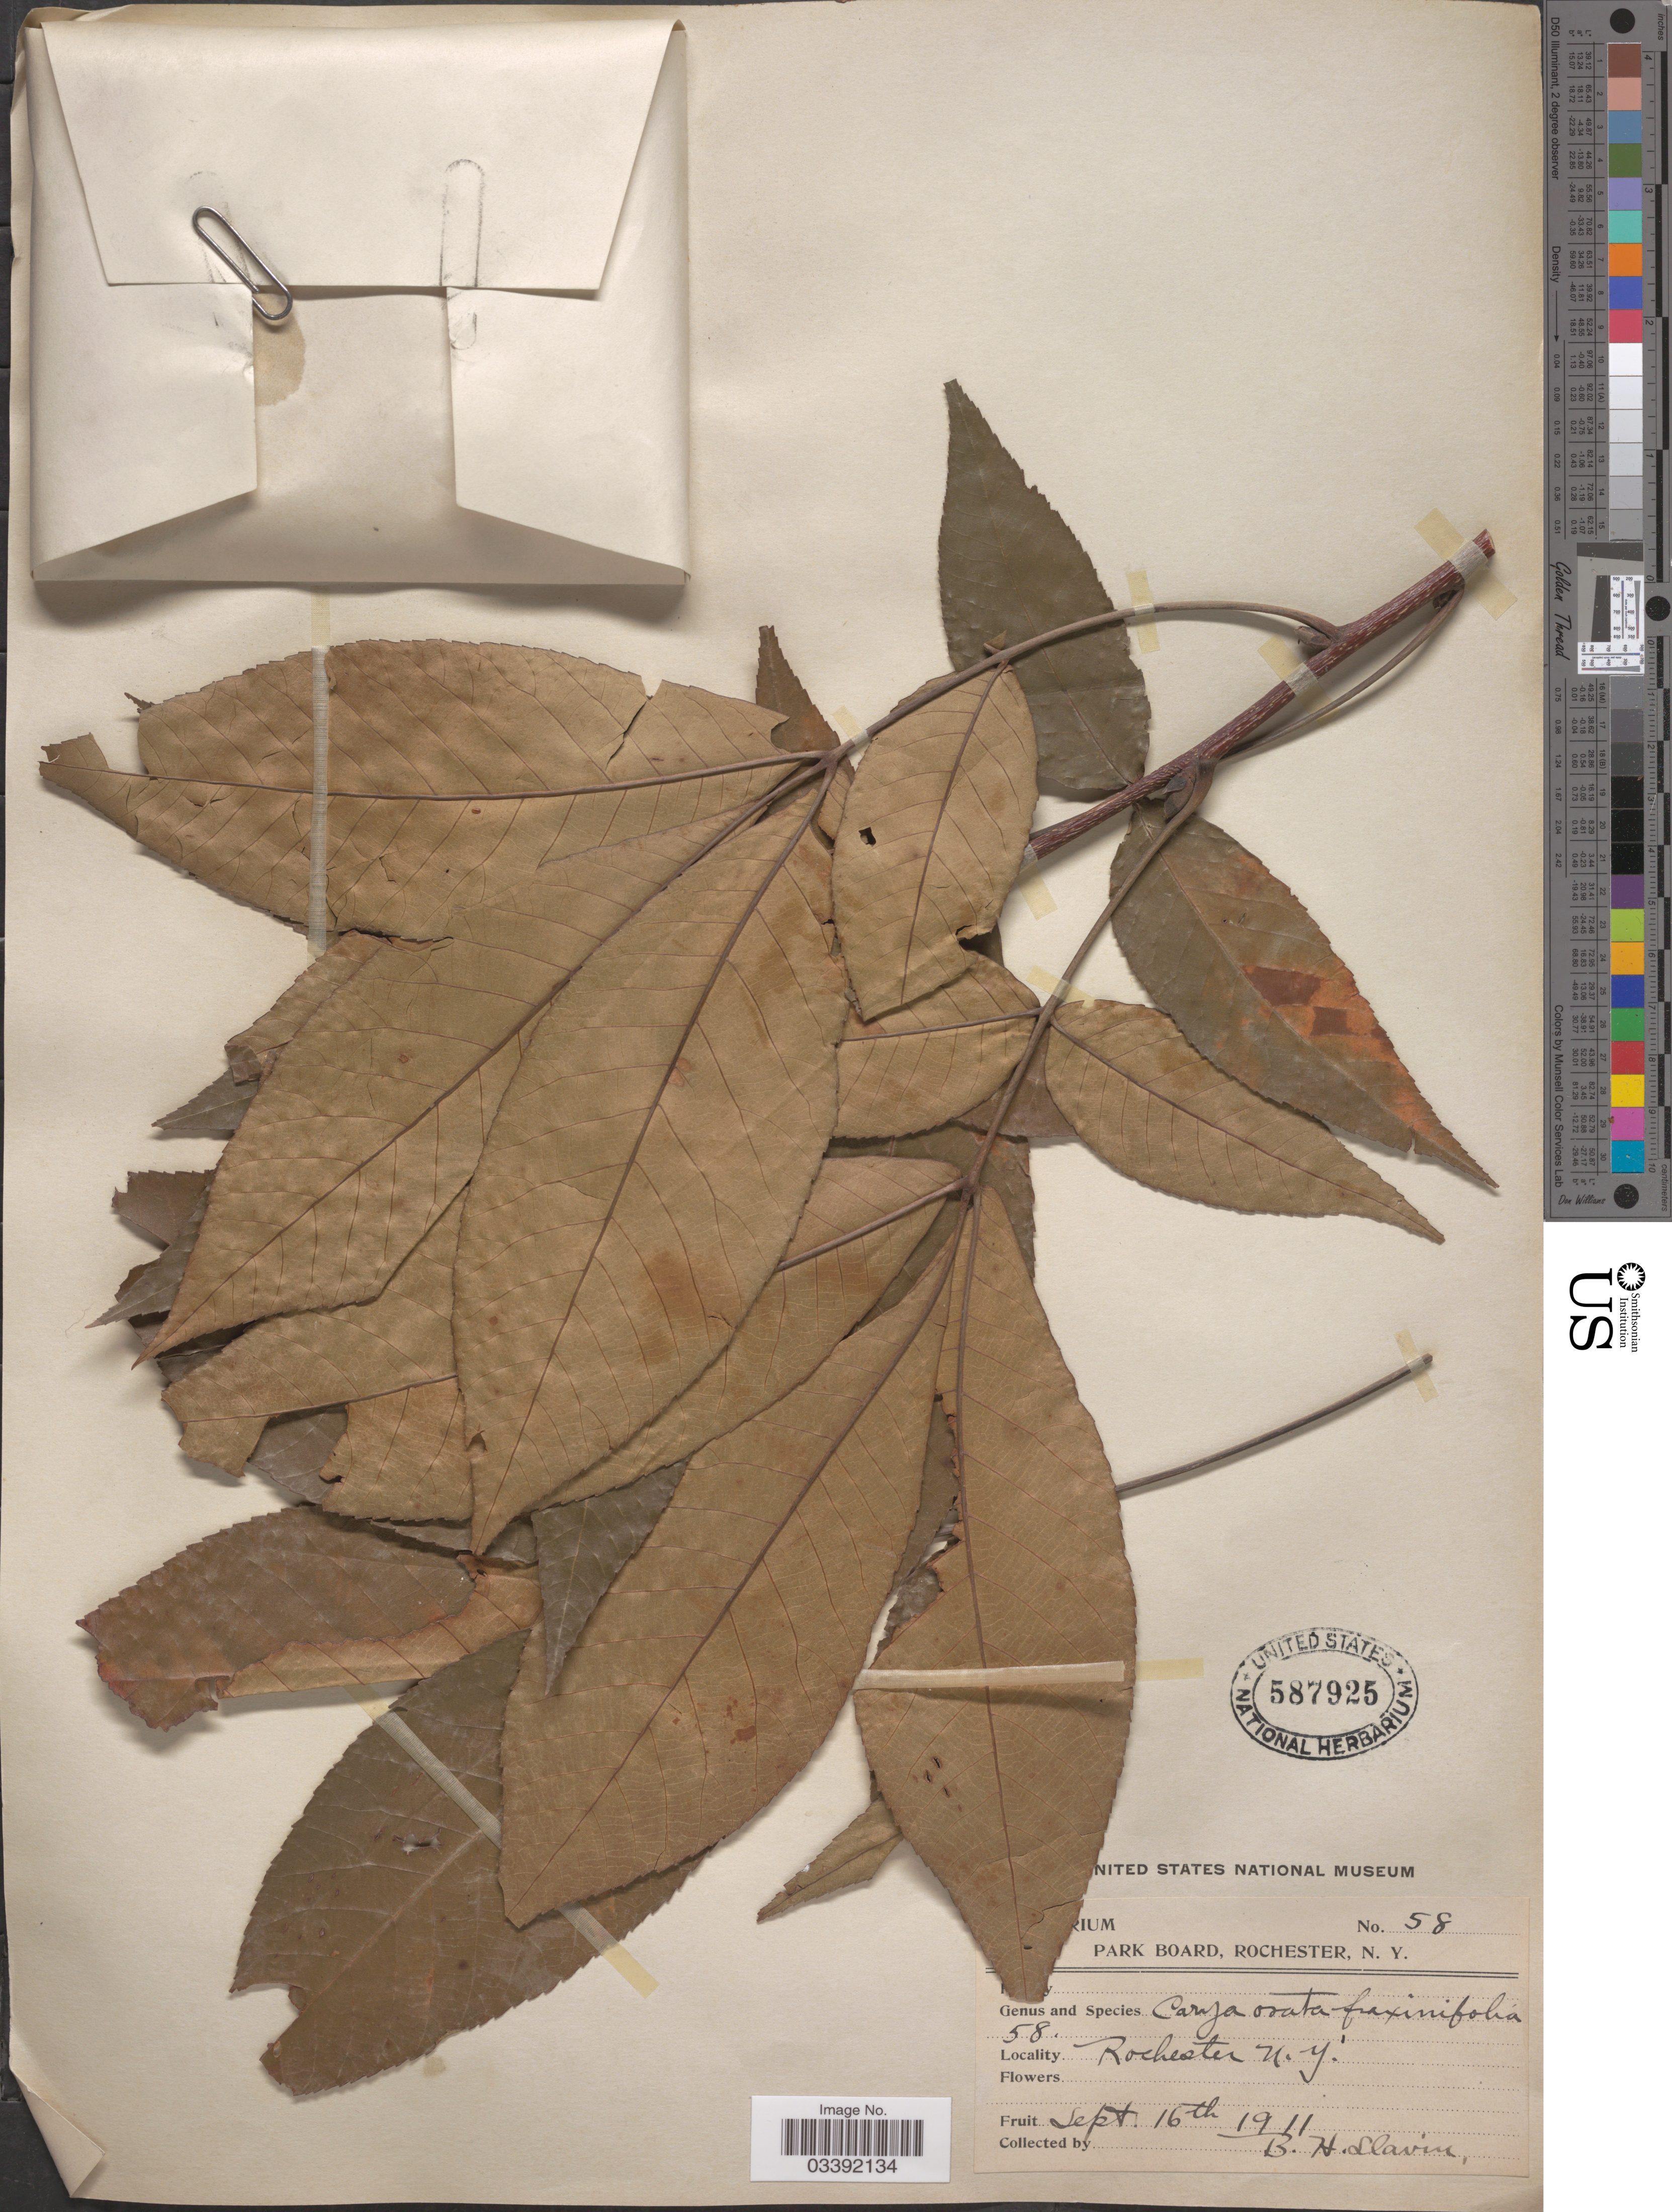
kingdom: Plantae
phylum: Tracheophyta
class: Magnoliopsida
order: Fagales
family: Juglandaceae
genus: Carya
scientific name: Carya ovata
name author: (Mill.) K. Koch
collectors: B. Slavin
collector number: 58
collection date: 1911-09-16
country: United States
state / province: New York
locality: Rochester.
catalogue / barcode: US 587925